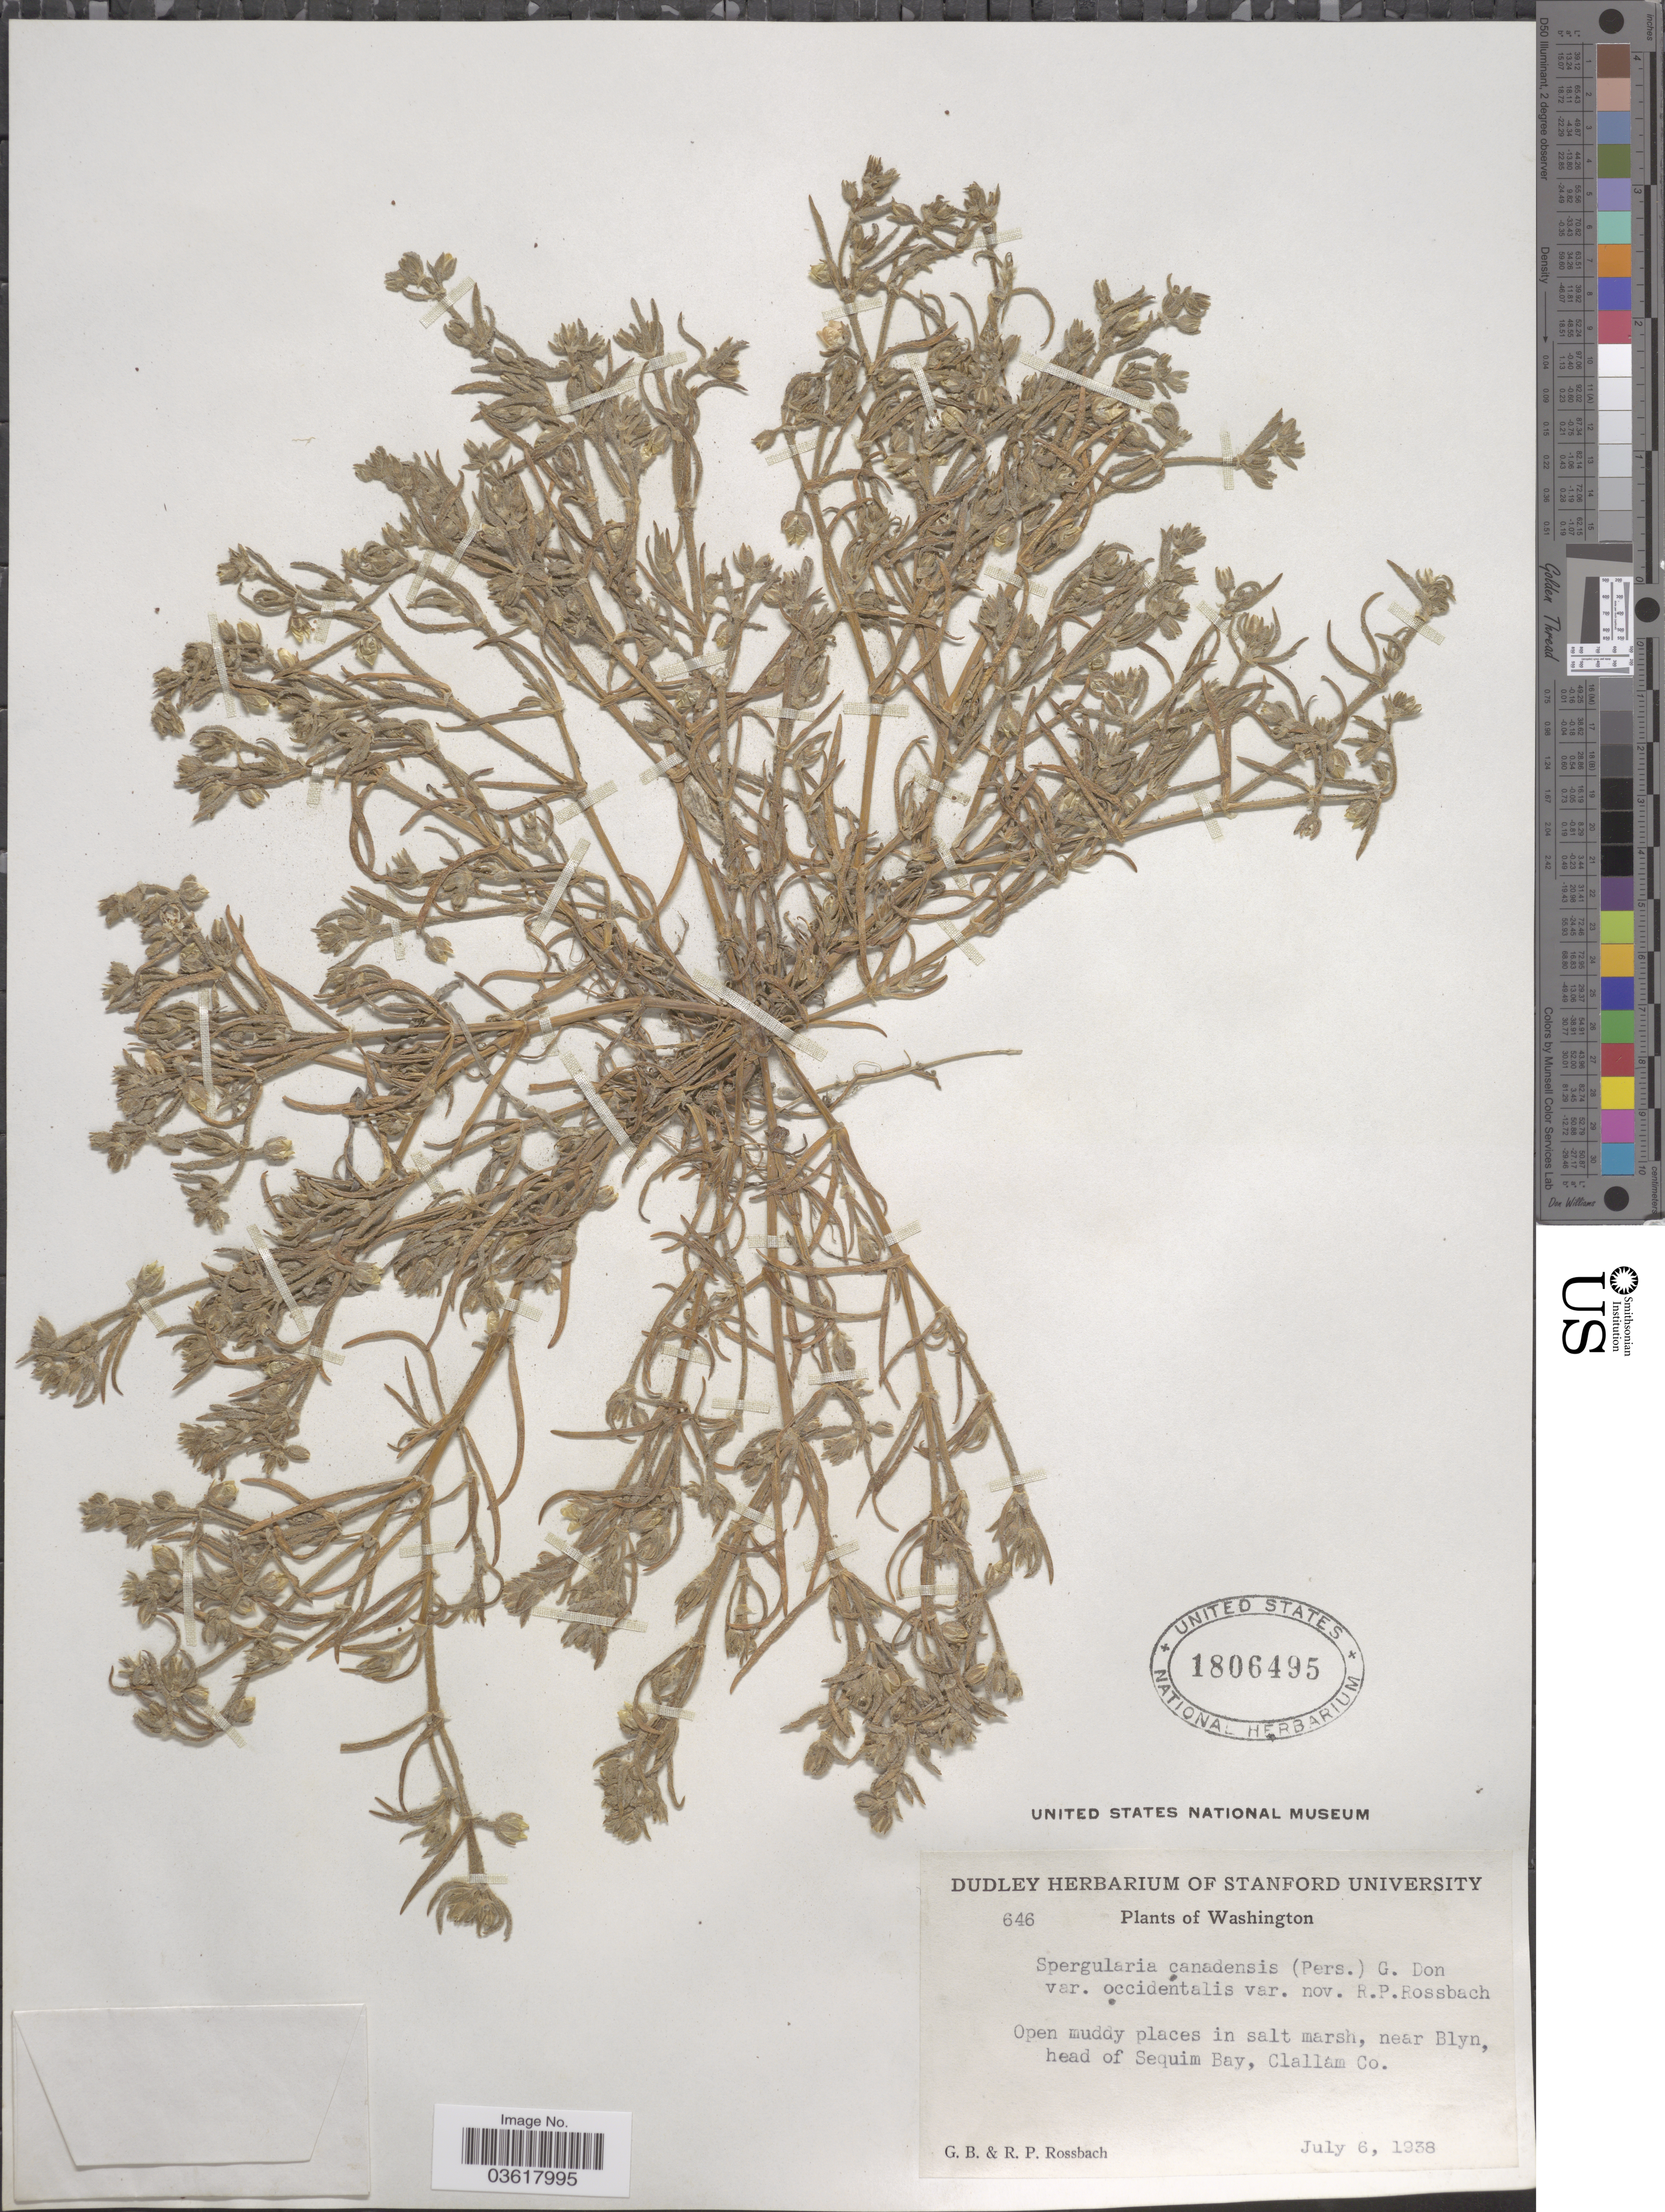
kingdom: Plantae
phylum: Tracheophyta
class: Magnoliopsida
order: Caryophyllales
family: Caryophyllaceae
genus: Spergularia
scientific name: Spergularia canadensis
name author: (Pers.) G. Don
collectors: G. Rossbach & R. P. Rossbach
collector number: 646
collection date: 1938-07-06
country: United States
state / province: Washington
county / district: Clallam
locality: Near Blyn, head of Sequim Bay, Clallam Co.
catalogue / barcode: US 1806495